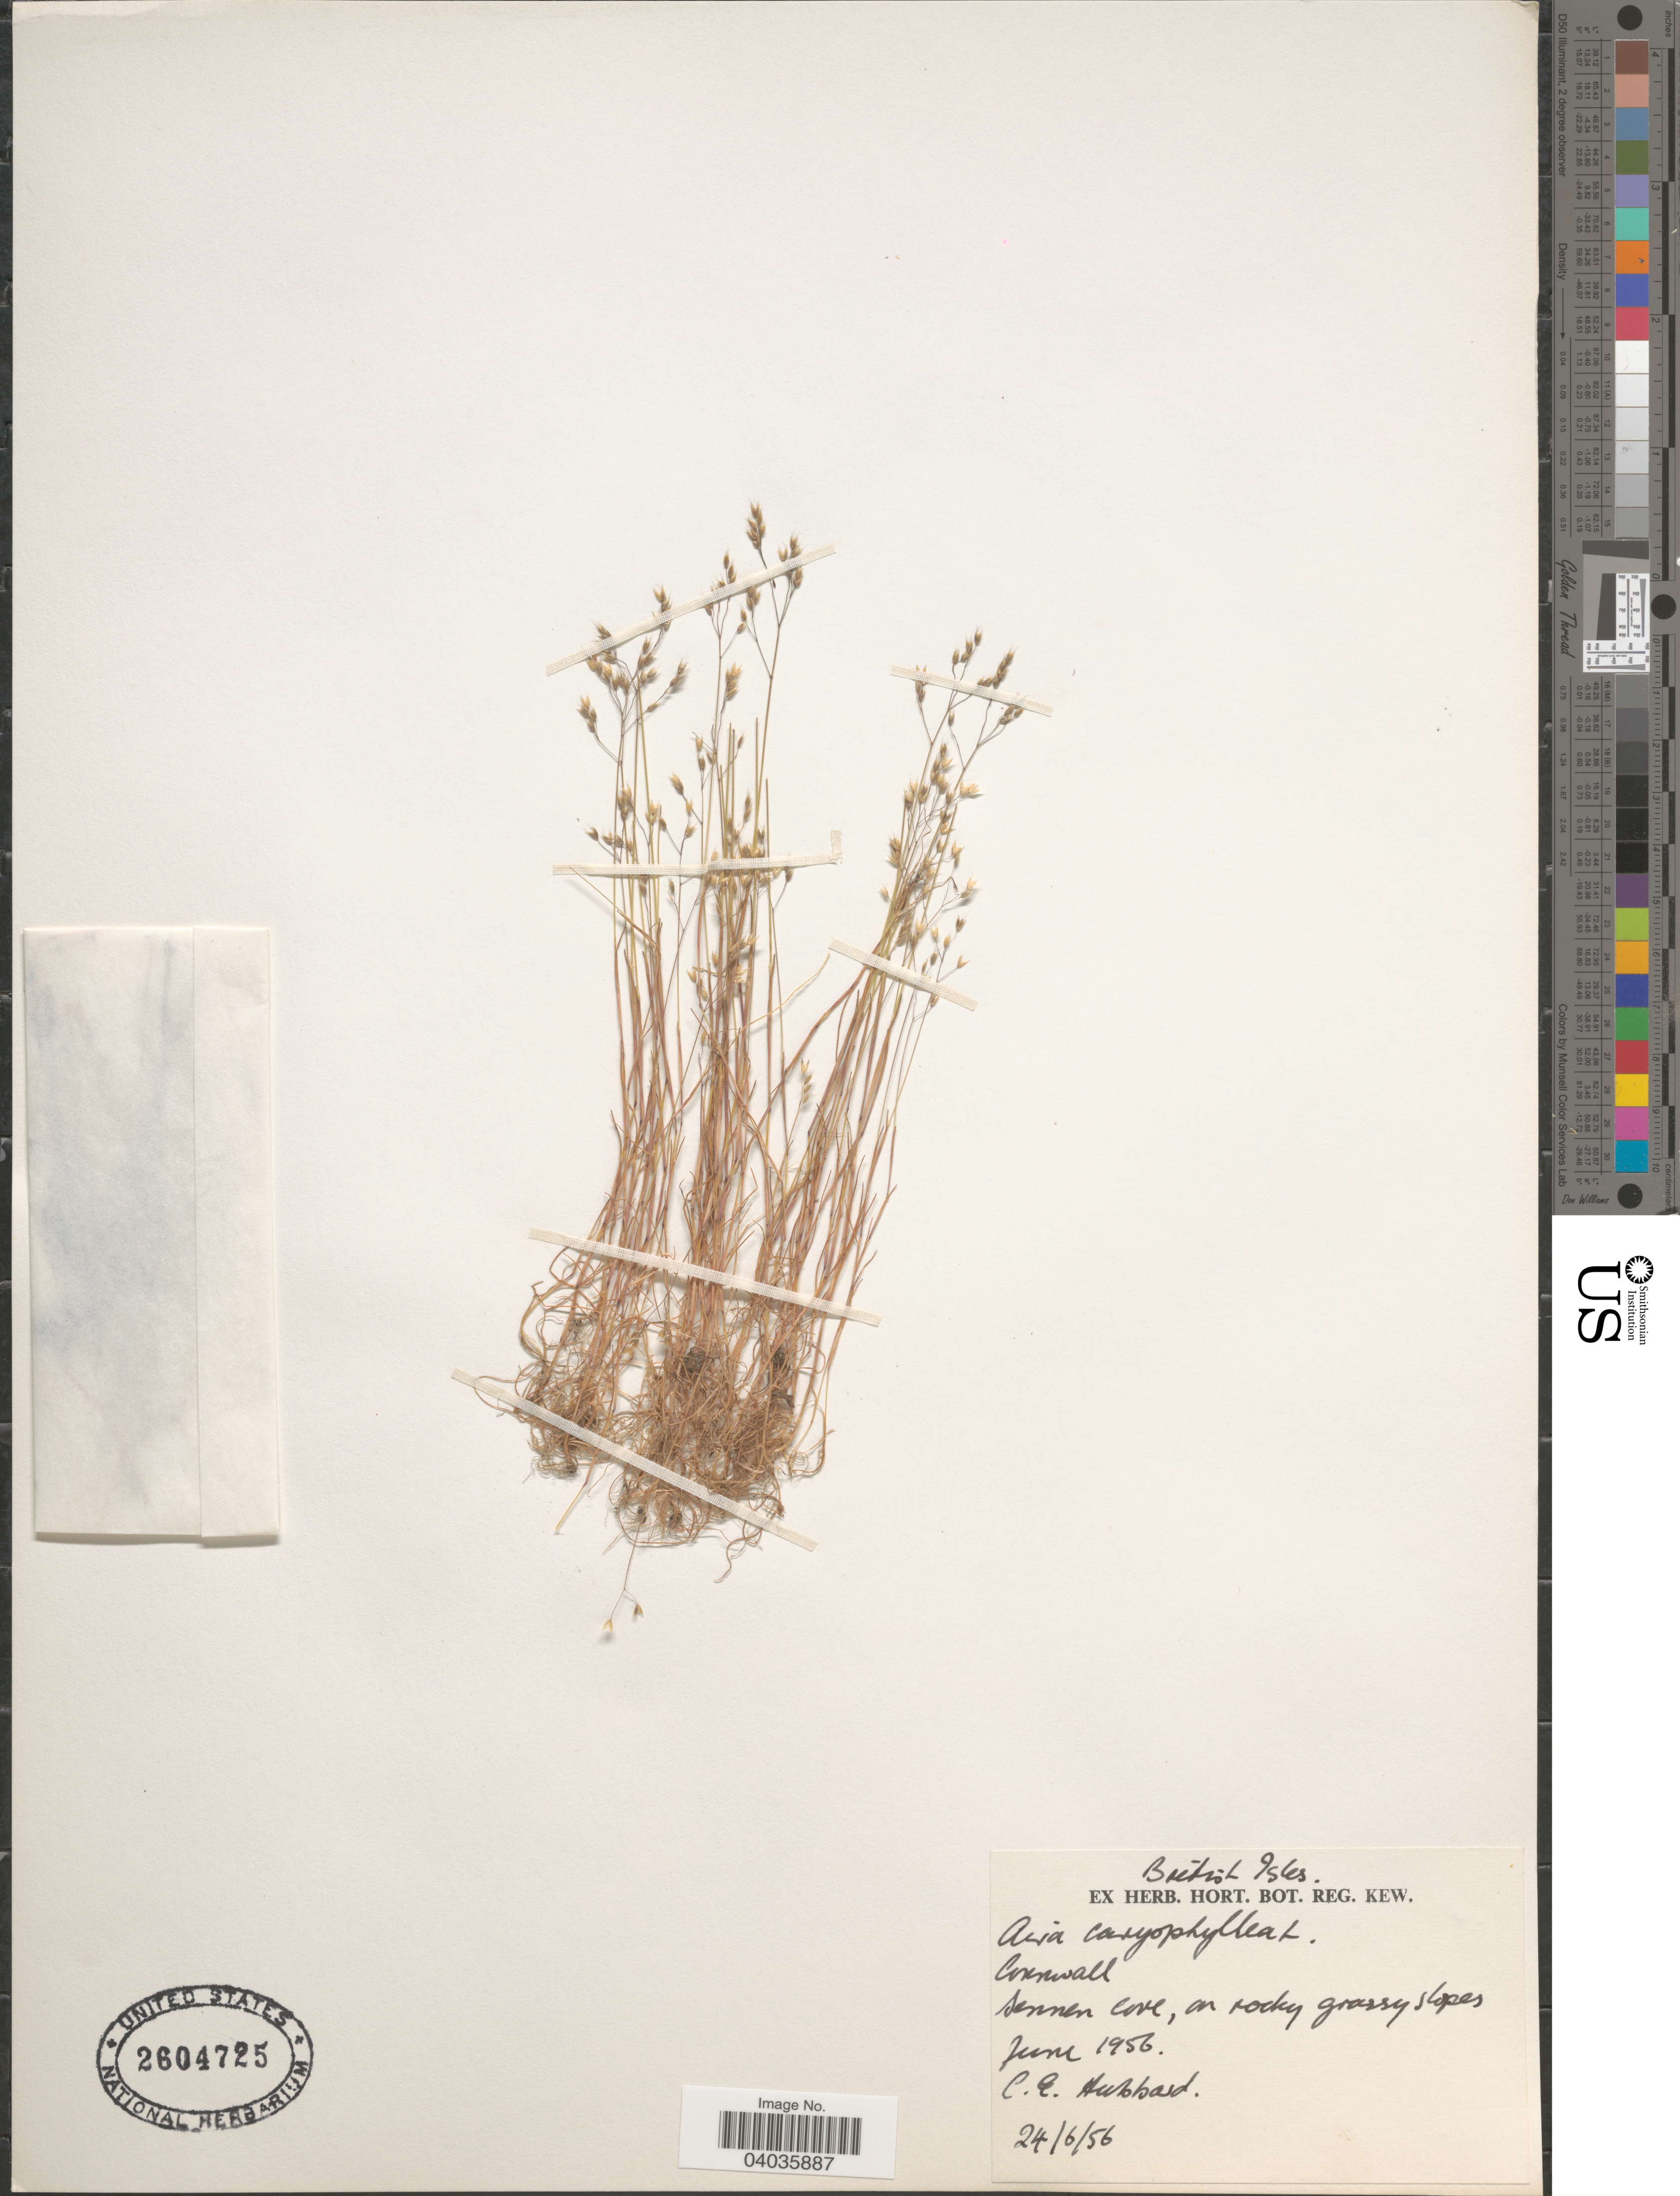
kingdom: Plantae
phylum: Tracheophyta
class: Liliopsida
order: Poales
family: Poaceae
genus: Aira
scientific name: Aira caryophyllea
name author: L.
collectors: C. E. Hubbard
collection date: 1956-06-24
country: United Kingdom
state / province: England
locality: British Isles. Cornwall Sennen Cove.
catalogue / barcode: US 2604725